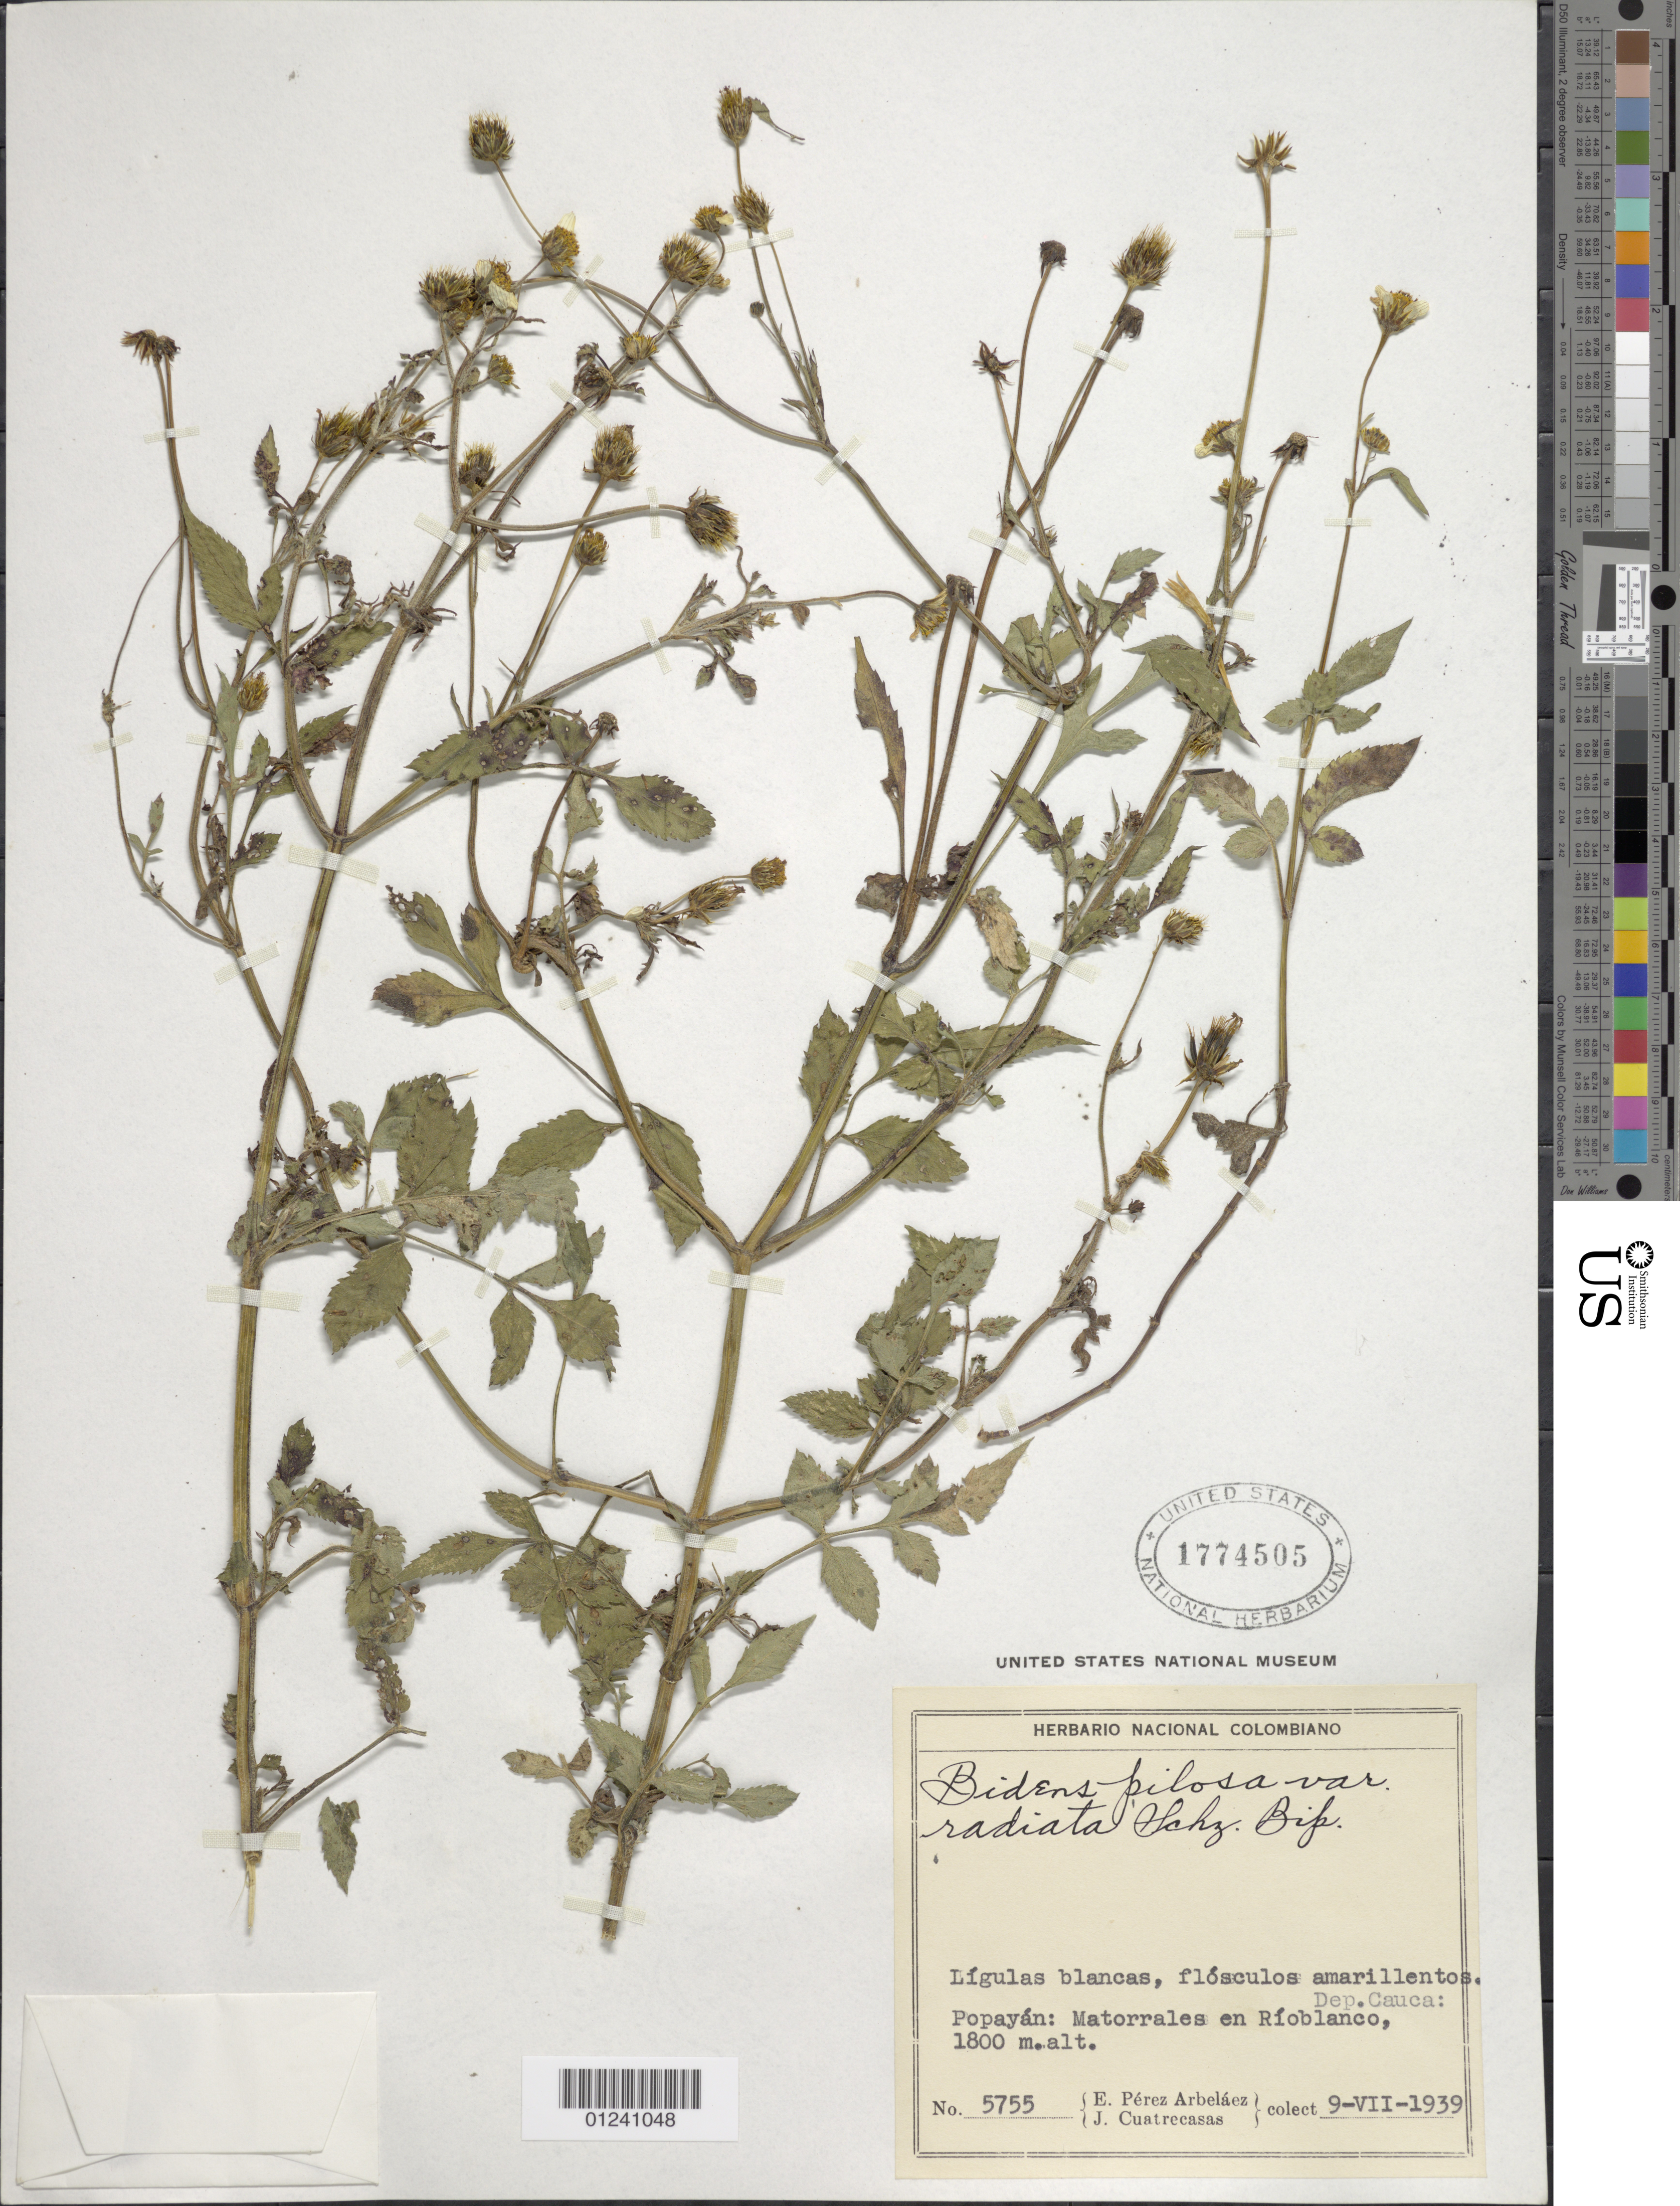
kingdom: Plantae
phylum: Tracheophyta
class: Magnoliopsida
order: Asterales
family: Asteraceae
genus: Bidens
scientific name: Bidens pilosa var. radiata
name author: (Sch. Bip.) J.A. Schmidt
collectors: E. Pérez Arbeláez & J. Cuatrecasas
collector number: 5755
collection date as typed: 09 Jul 1939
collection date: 1939-07-09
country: Colombia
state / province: Cauca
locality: Popayán; Matorrales in Rio Blanco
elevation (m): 1800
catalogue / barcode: US 1774505